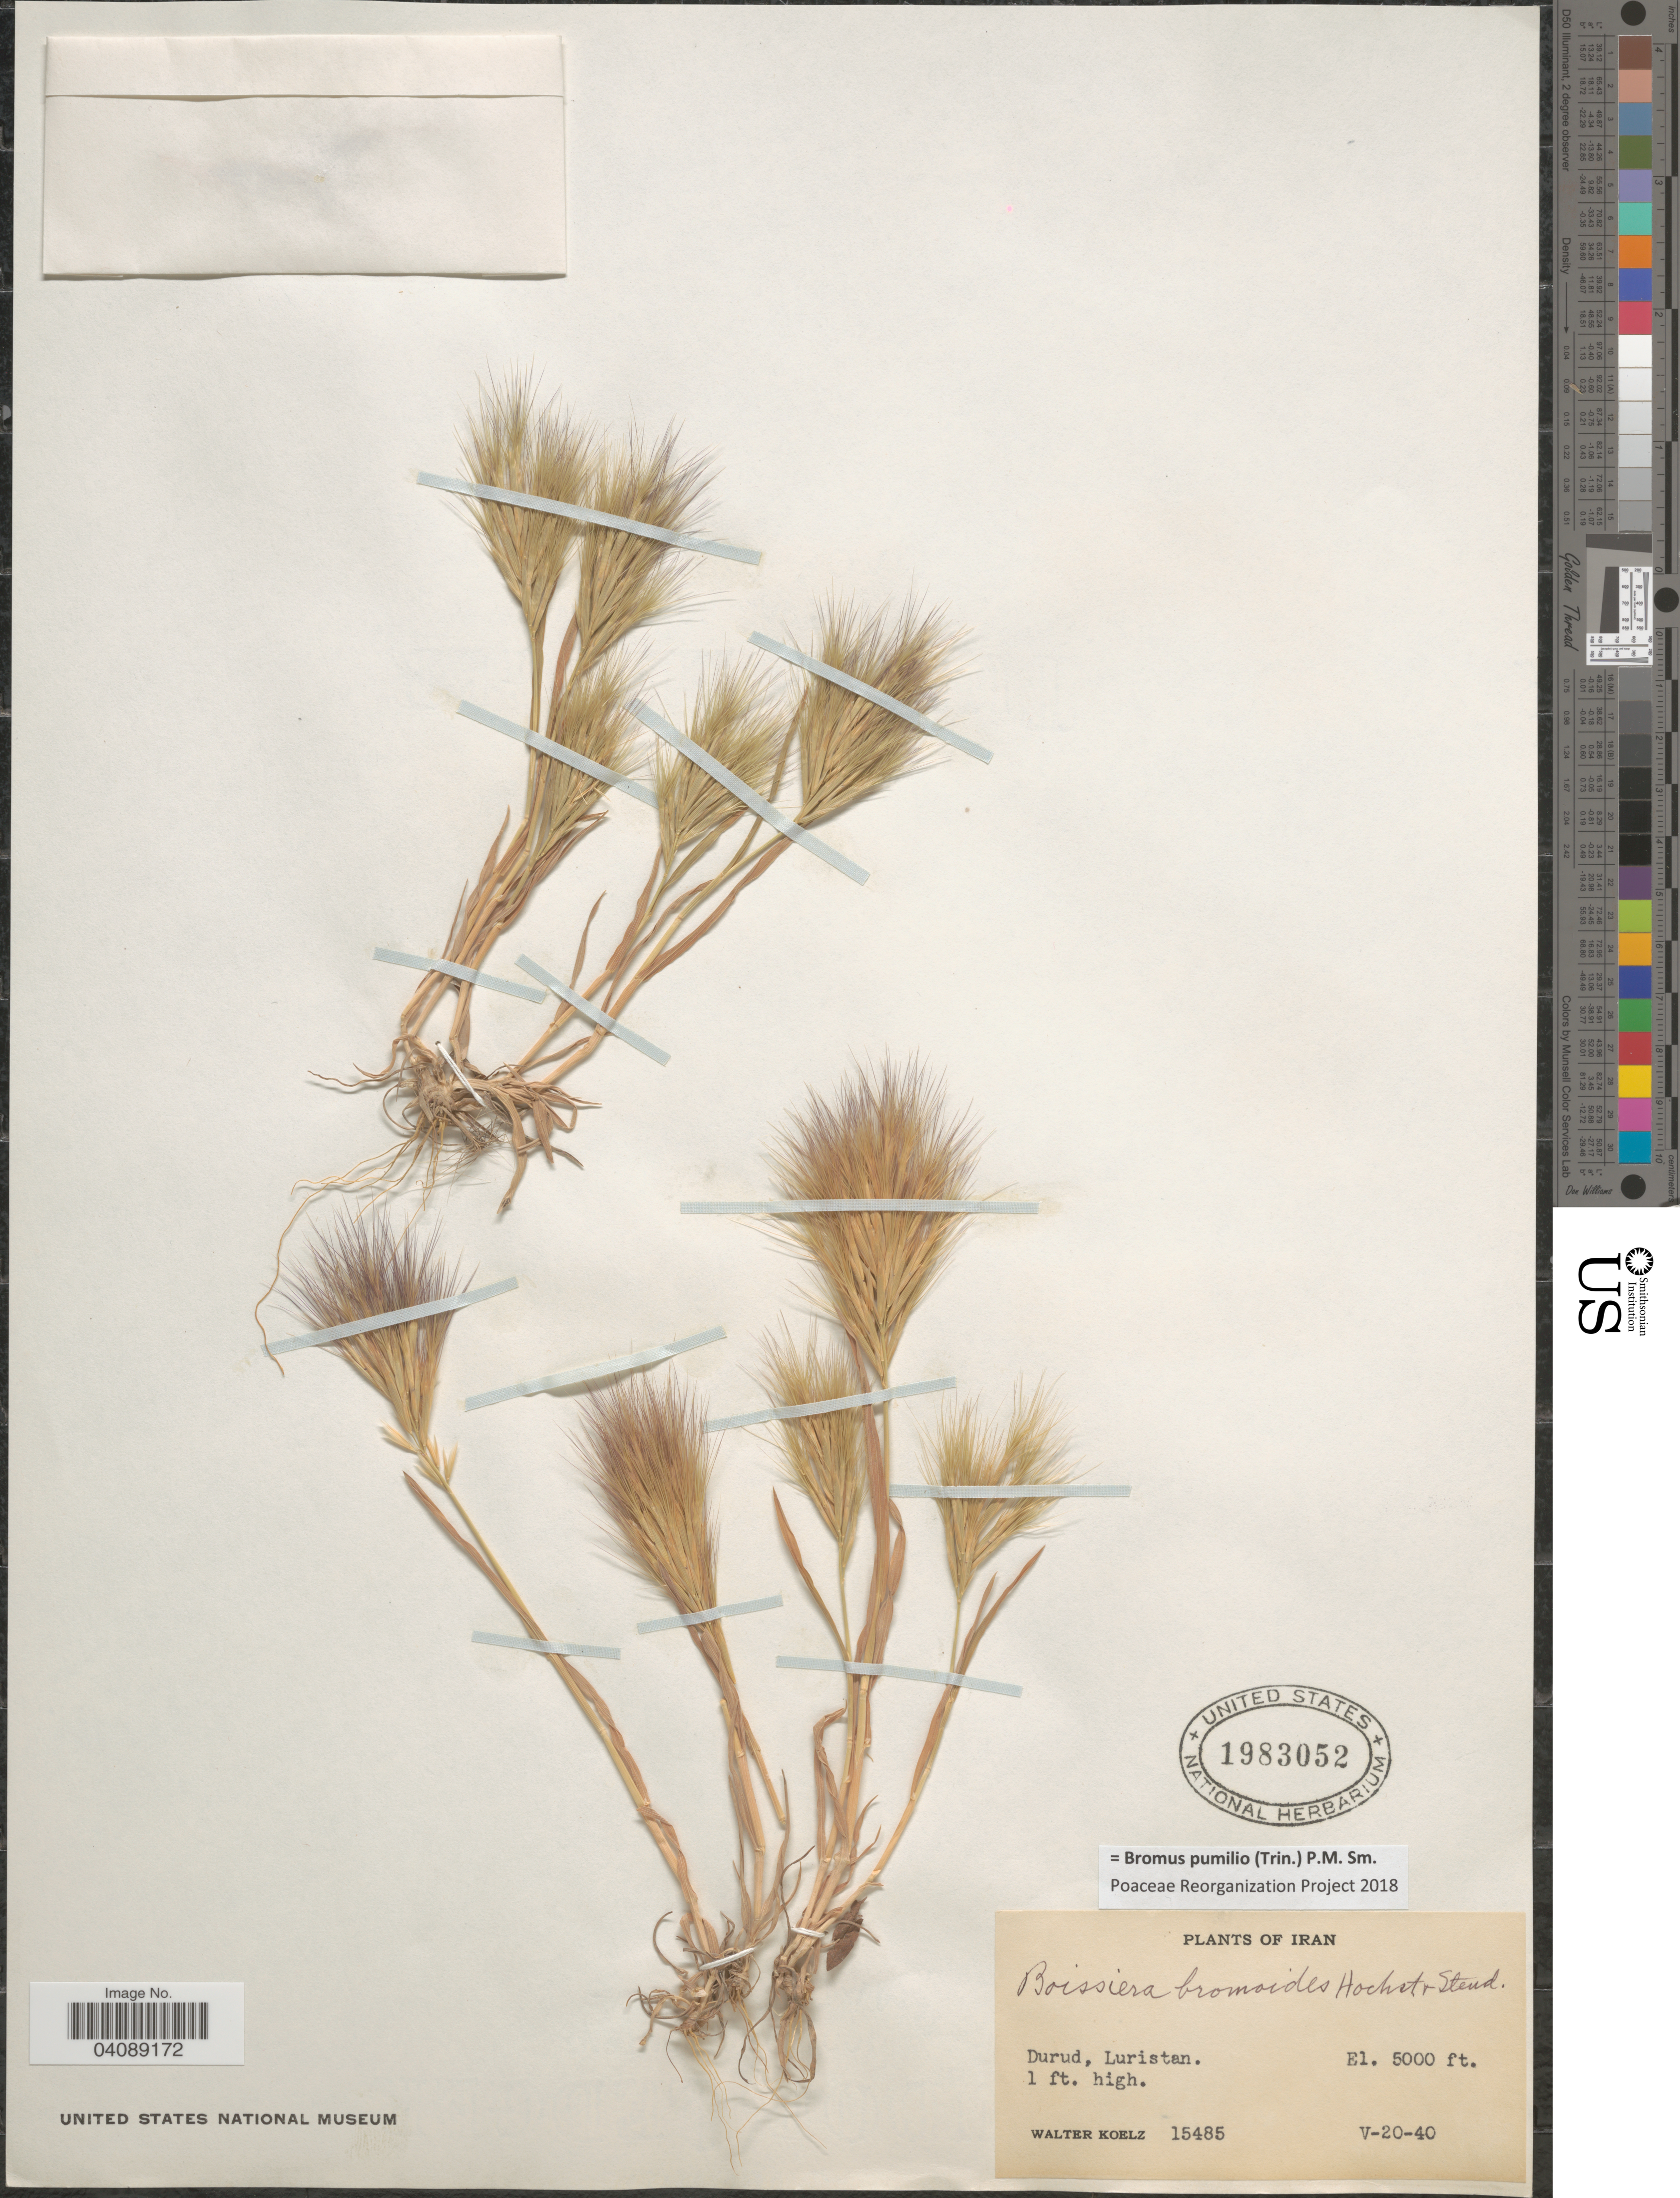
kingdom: Plantae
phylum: Tracheophyta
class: Liliopsida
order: Poales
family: Poaceae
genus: Bromus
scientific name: Bromus pumilio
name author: (Trin.) P.M. Sm.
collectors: W. N. Koelz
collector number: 15485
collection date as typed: Transcribed d/m/y: 20/5/40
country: Iran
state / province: Lorestan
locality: Durud, Luristan.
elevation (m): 1524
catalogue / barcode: US 1983052